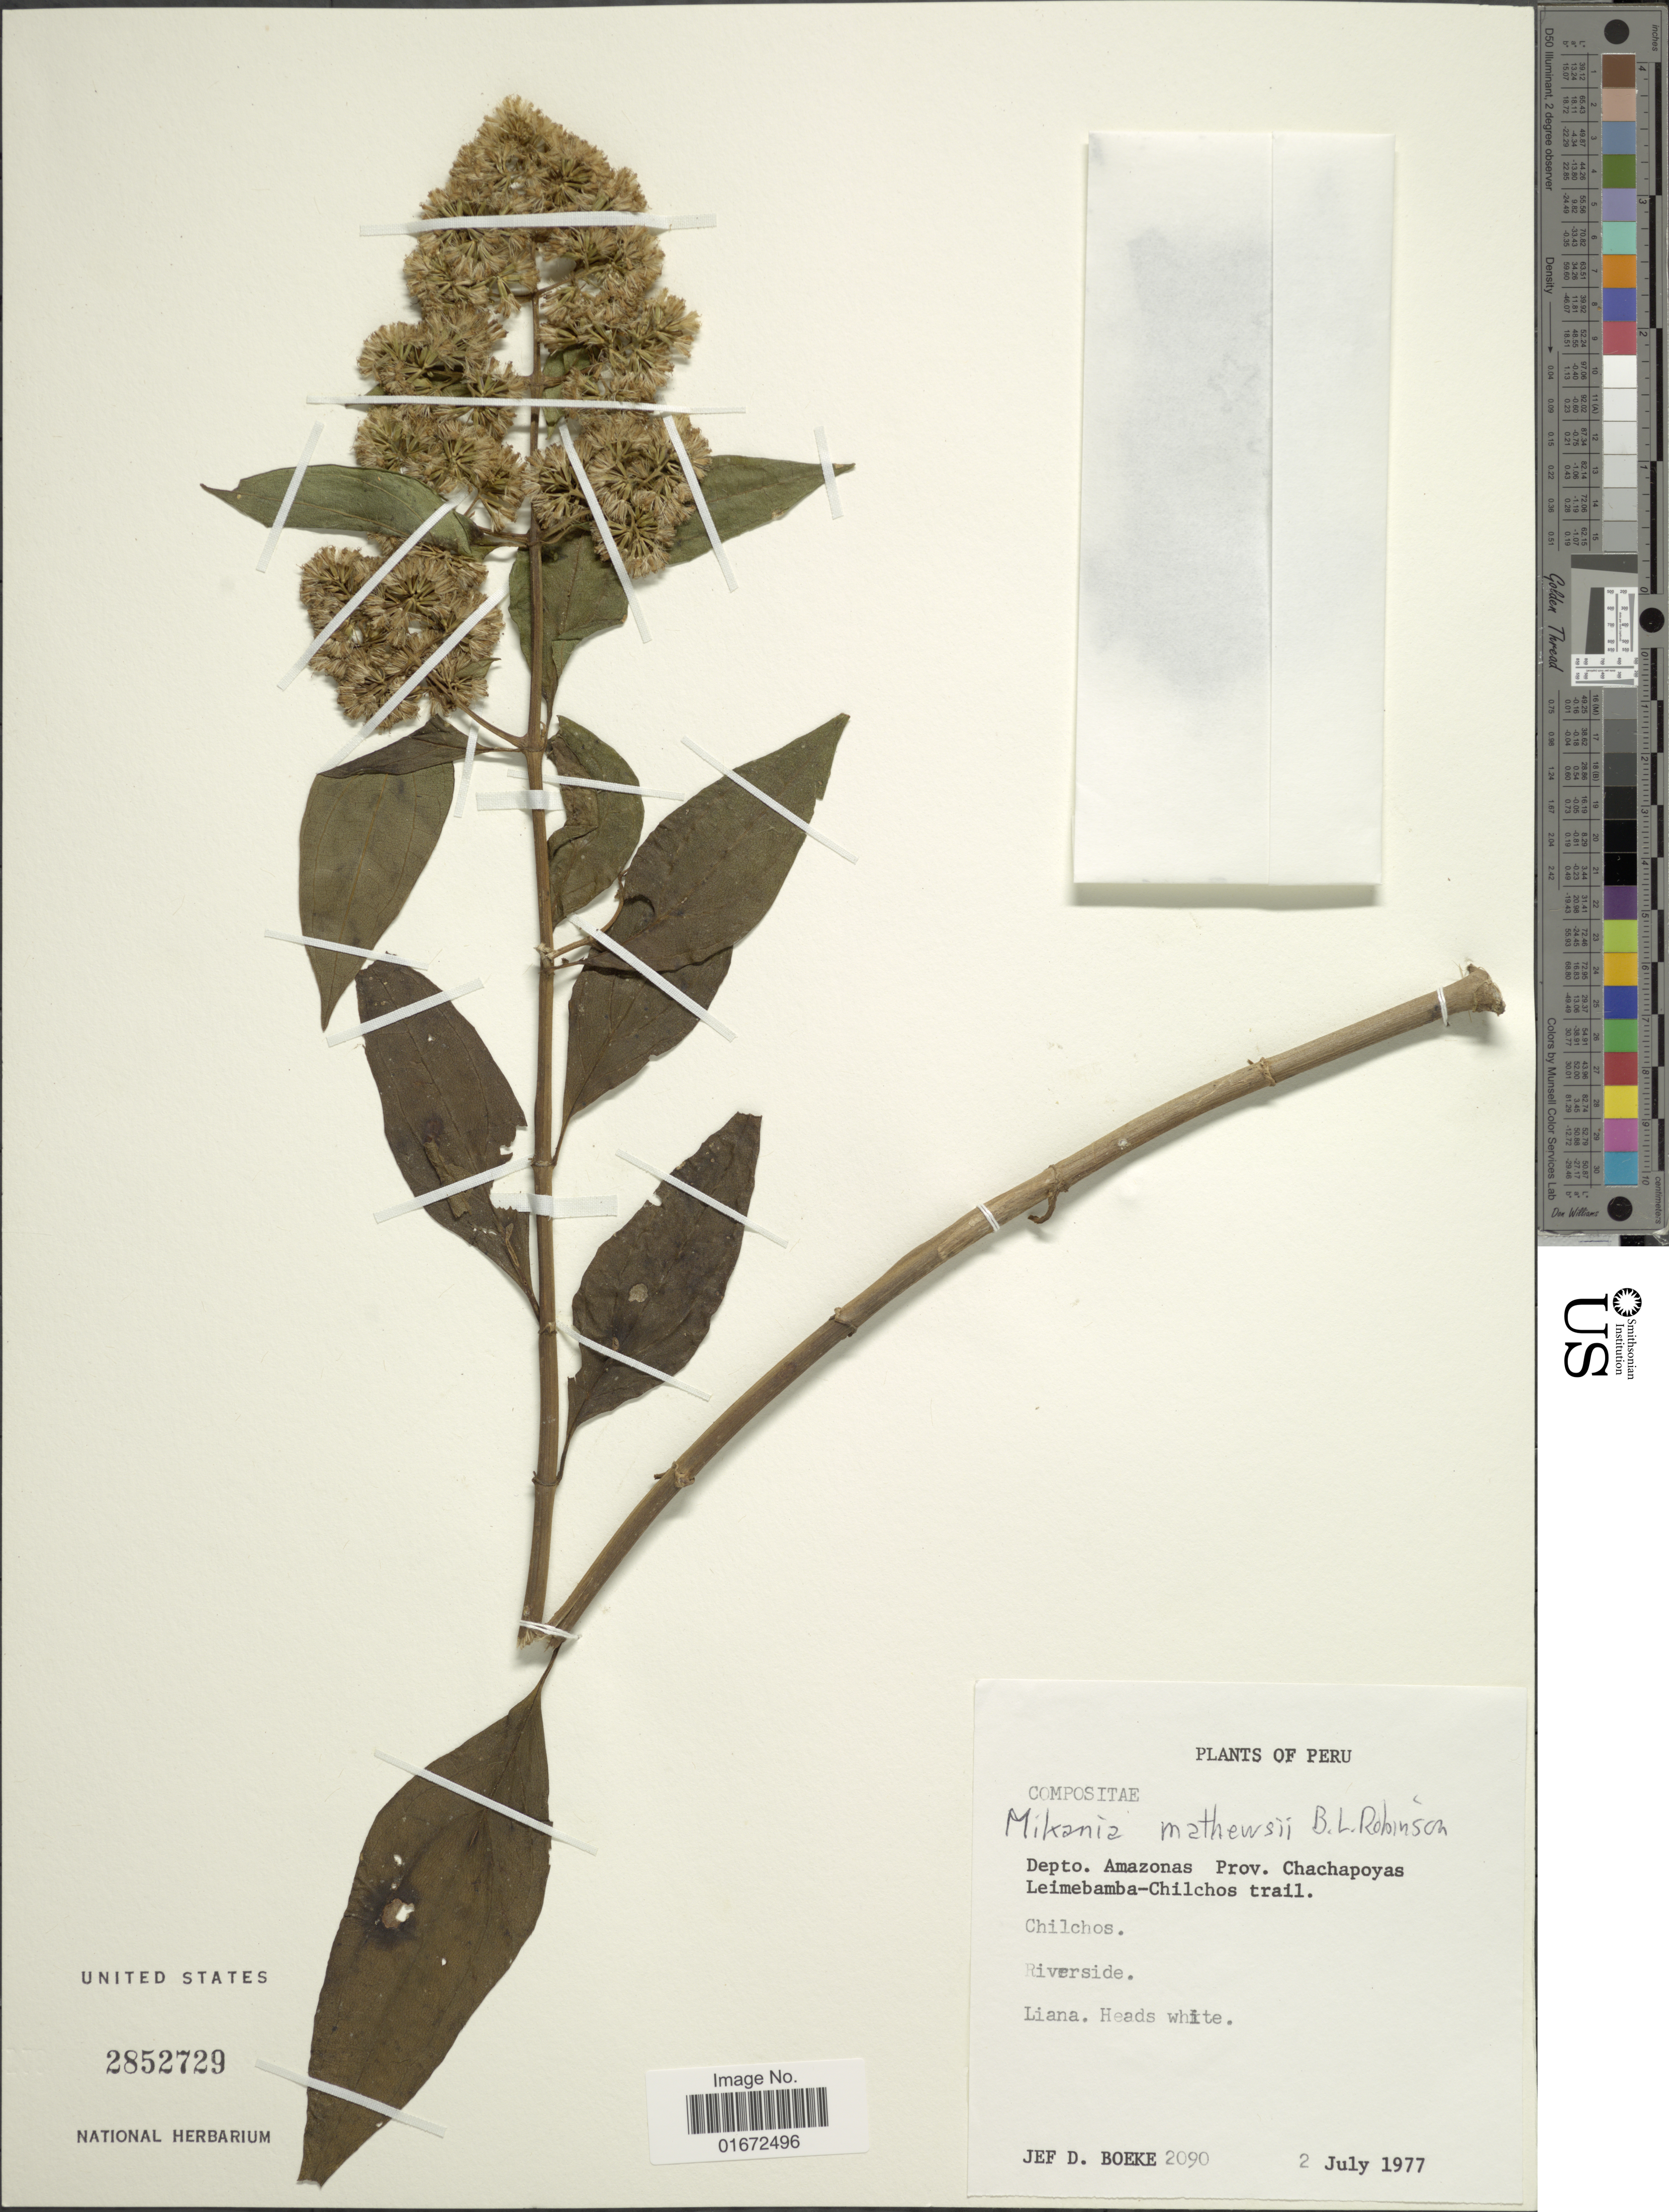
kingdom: Plantae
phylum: Tracheophyta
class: Magnoliopsida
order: Asterales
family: Asteraceae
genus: Mikania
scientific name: Mikania mathewsii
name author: B.L. Rob.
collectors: J. D. Boeke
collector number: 2090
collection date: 1977-07-02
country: Peru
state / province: Amazonas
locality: Depto. Amazonas Prov. Chachapoyas. Leimebamba-Chilchos trail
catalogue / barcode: US 2852729